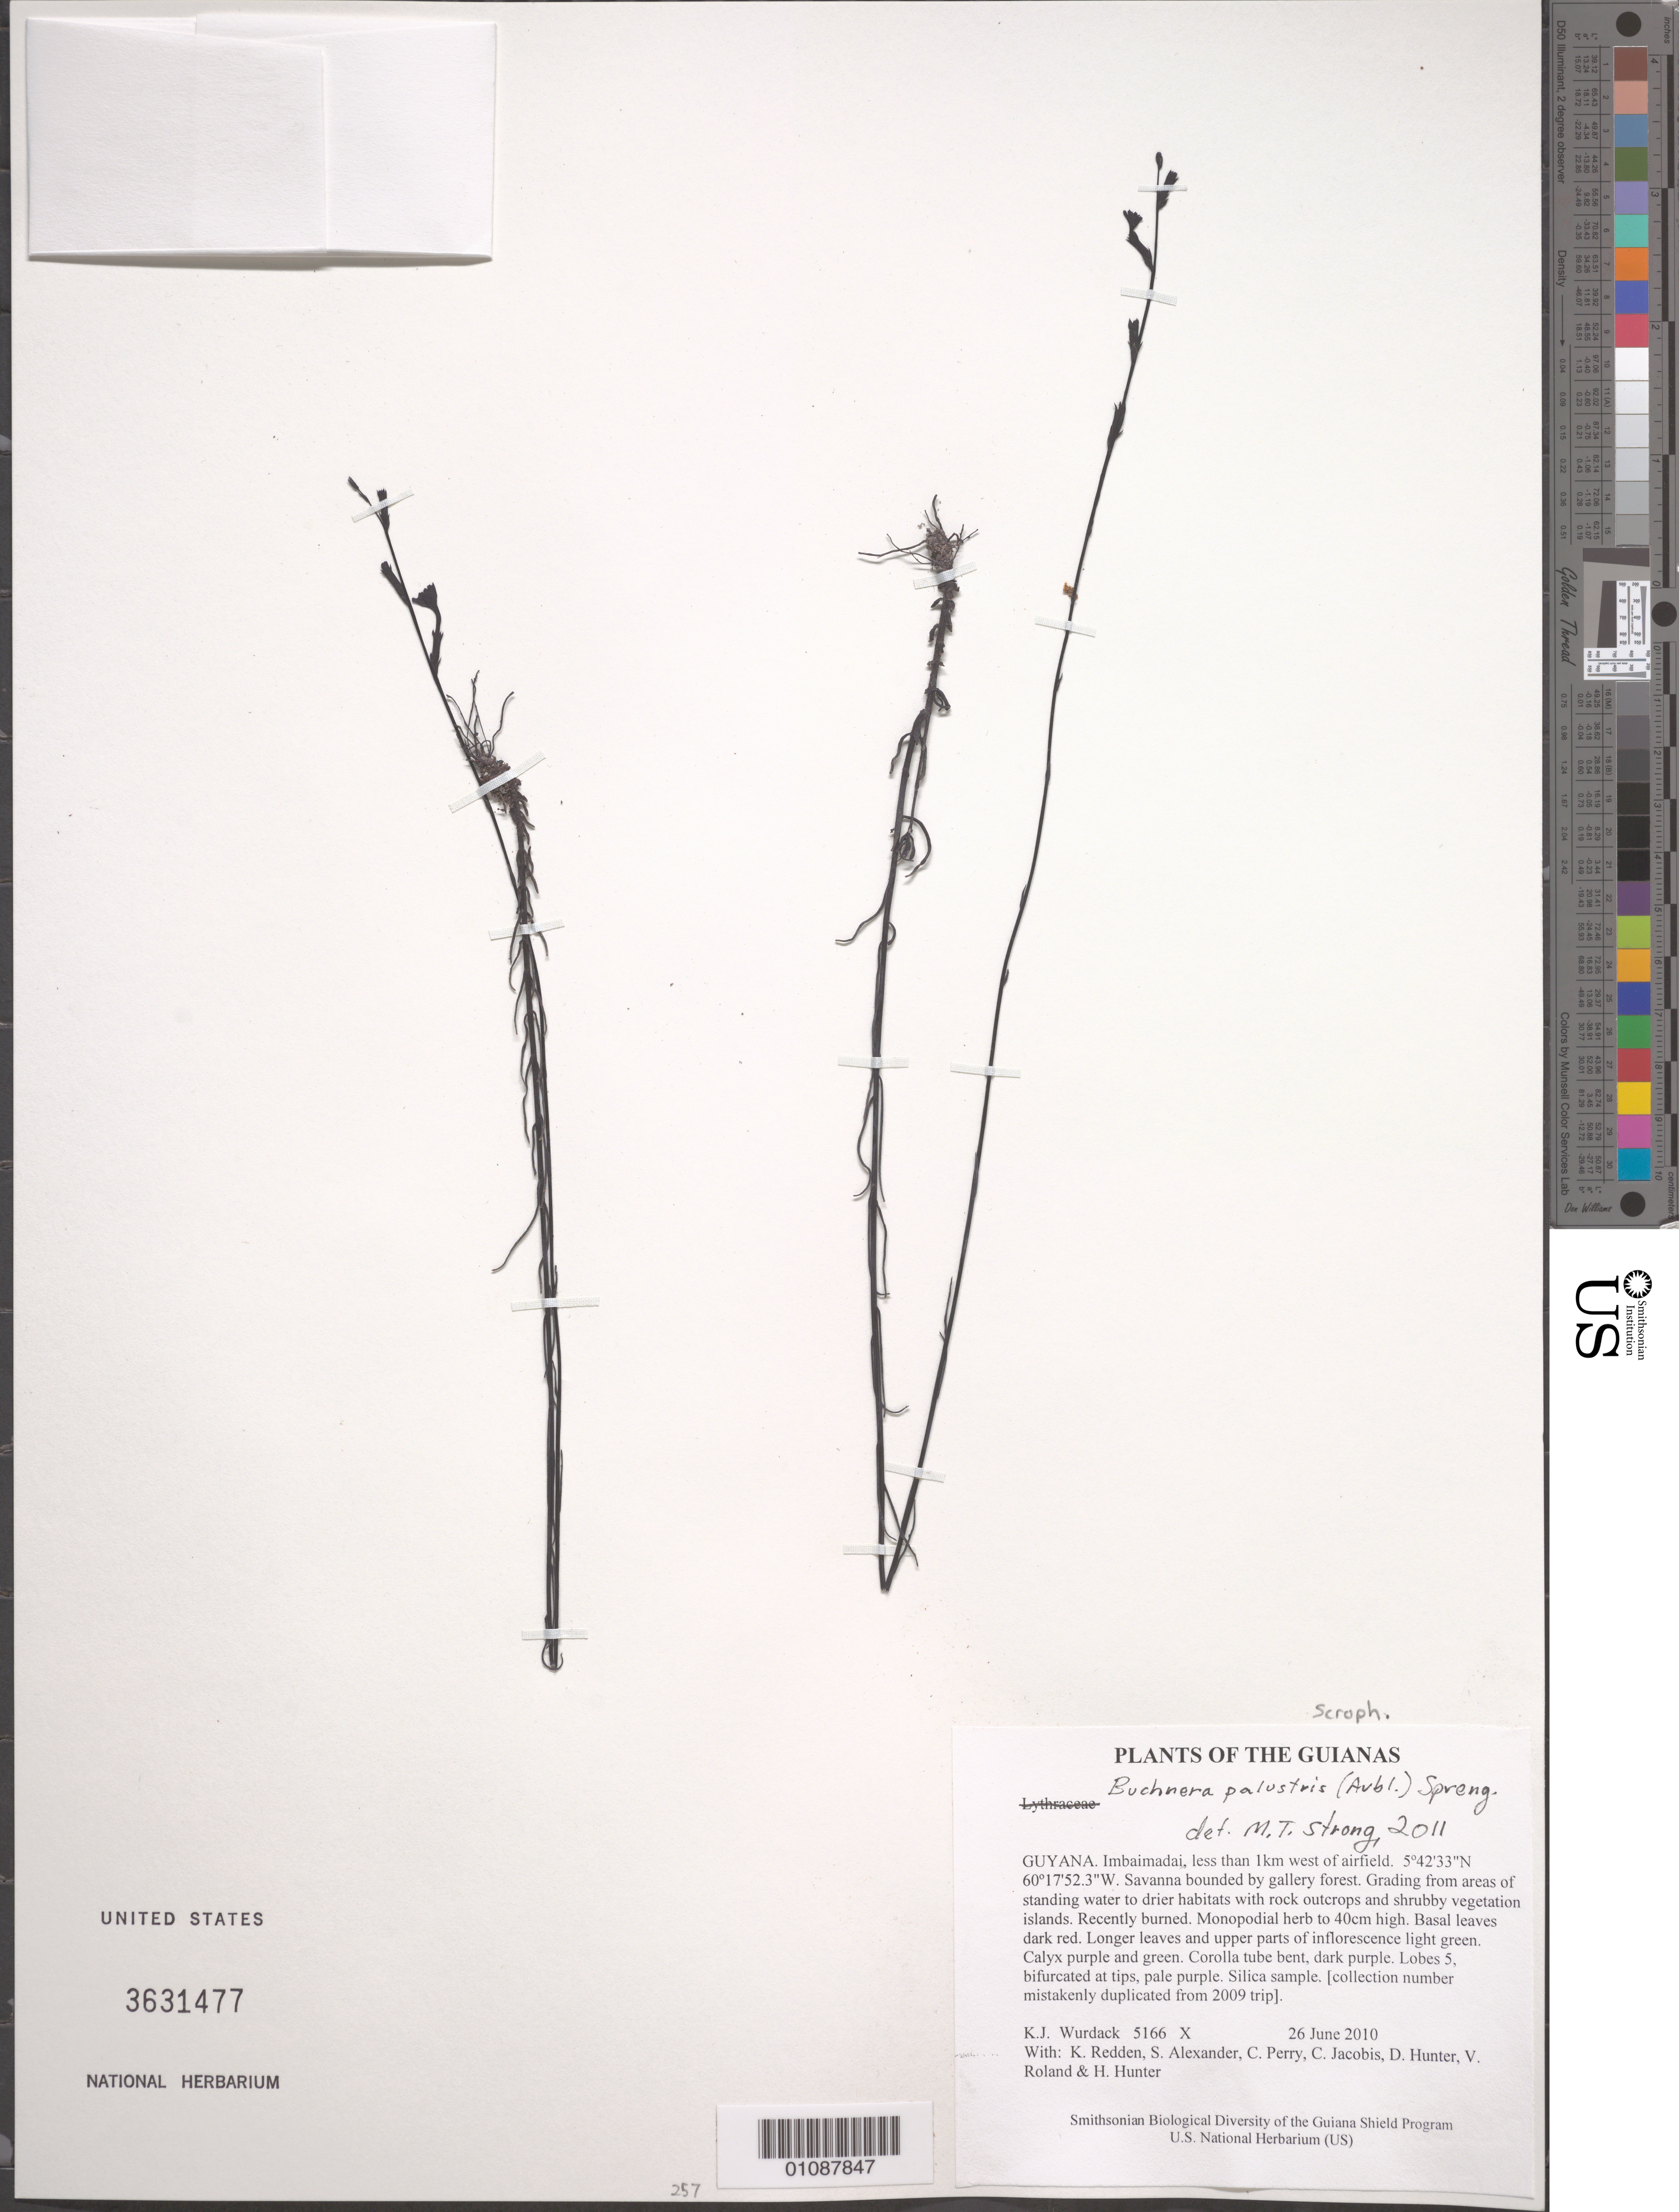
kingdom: Plantae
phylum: Tracheophyta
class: Magnoliopsida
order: Lamiales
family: Orobanchaceae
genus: Buchnera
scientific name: Buchnera palustris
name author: (Aubl.) Spreng.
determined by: Strong, M. T., (US), Smithsonian Institution - National Museum of Natural History (UNITED STATES)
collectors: K. Wurdack, K. M. Redden, S. N. Alexander, C. Perry, C. Jacobis, D. Hunter, V. Roland & H. Hunter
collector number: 5166 X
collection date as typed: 26 June 2010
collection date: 2010-06-26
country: Guyana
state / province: Cuyuni-Mazaruni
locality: Imbaimadai, less than 1km west of airfield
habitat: Savanna bounded by gallery forest. Grading from areas of standing water to drier habitats with rock outcrops and shrubby vegetation islands. Recently burned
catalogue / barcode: US 3631477